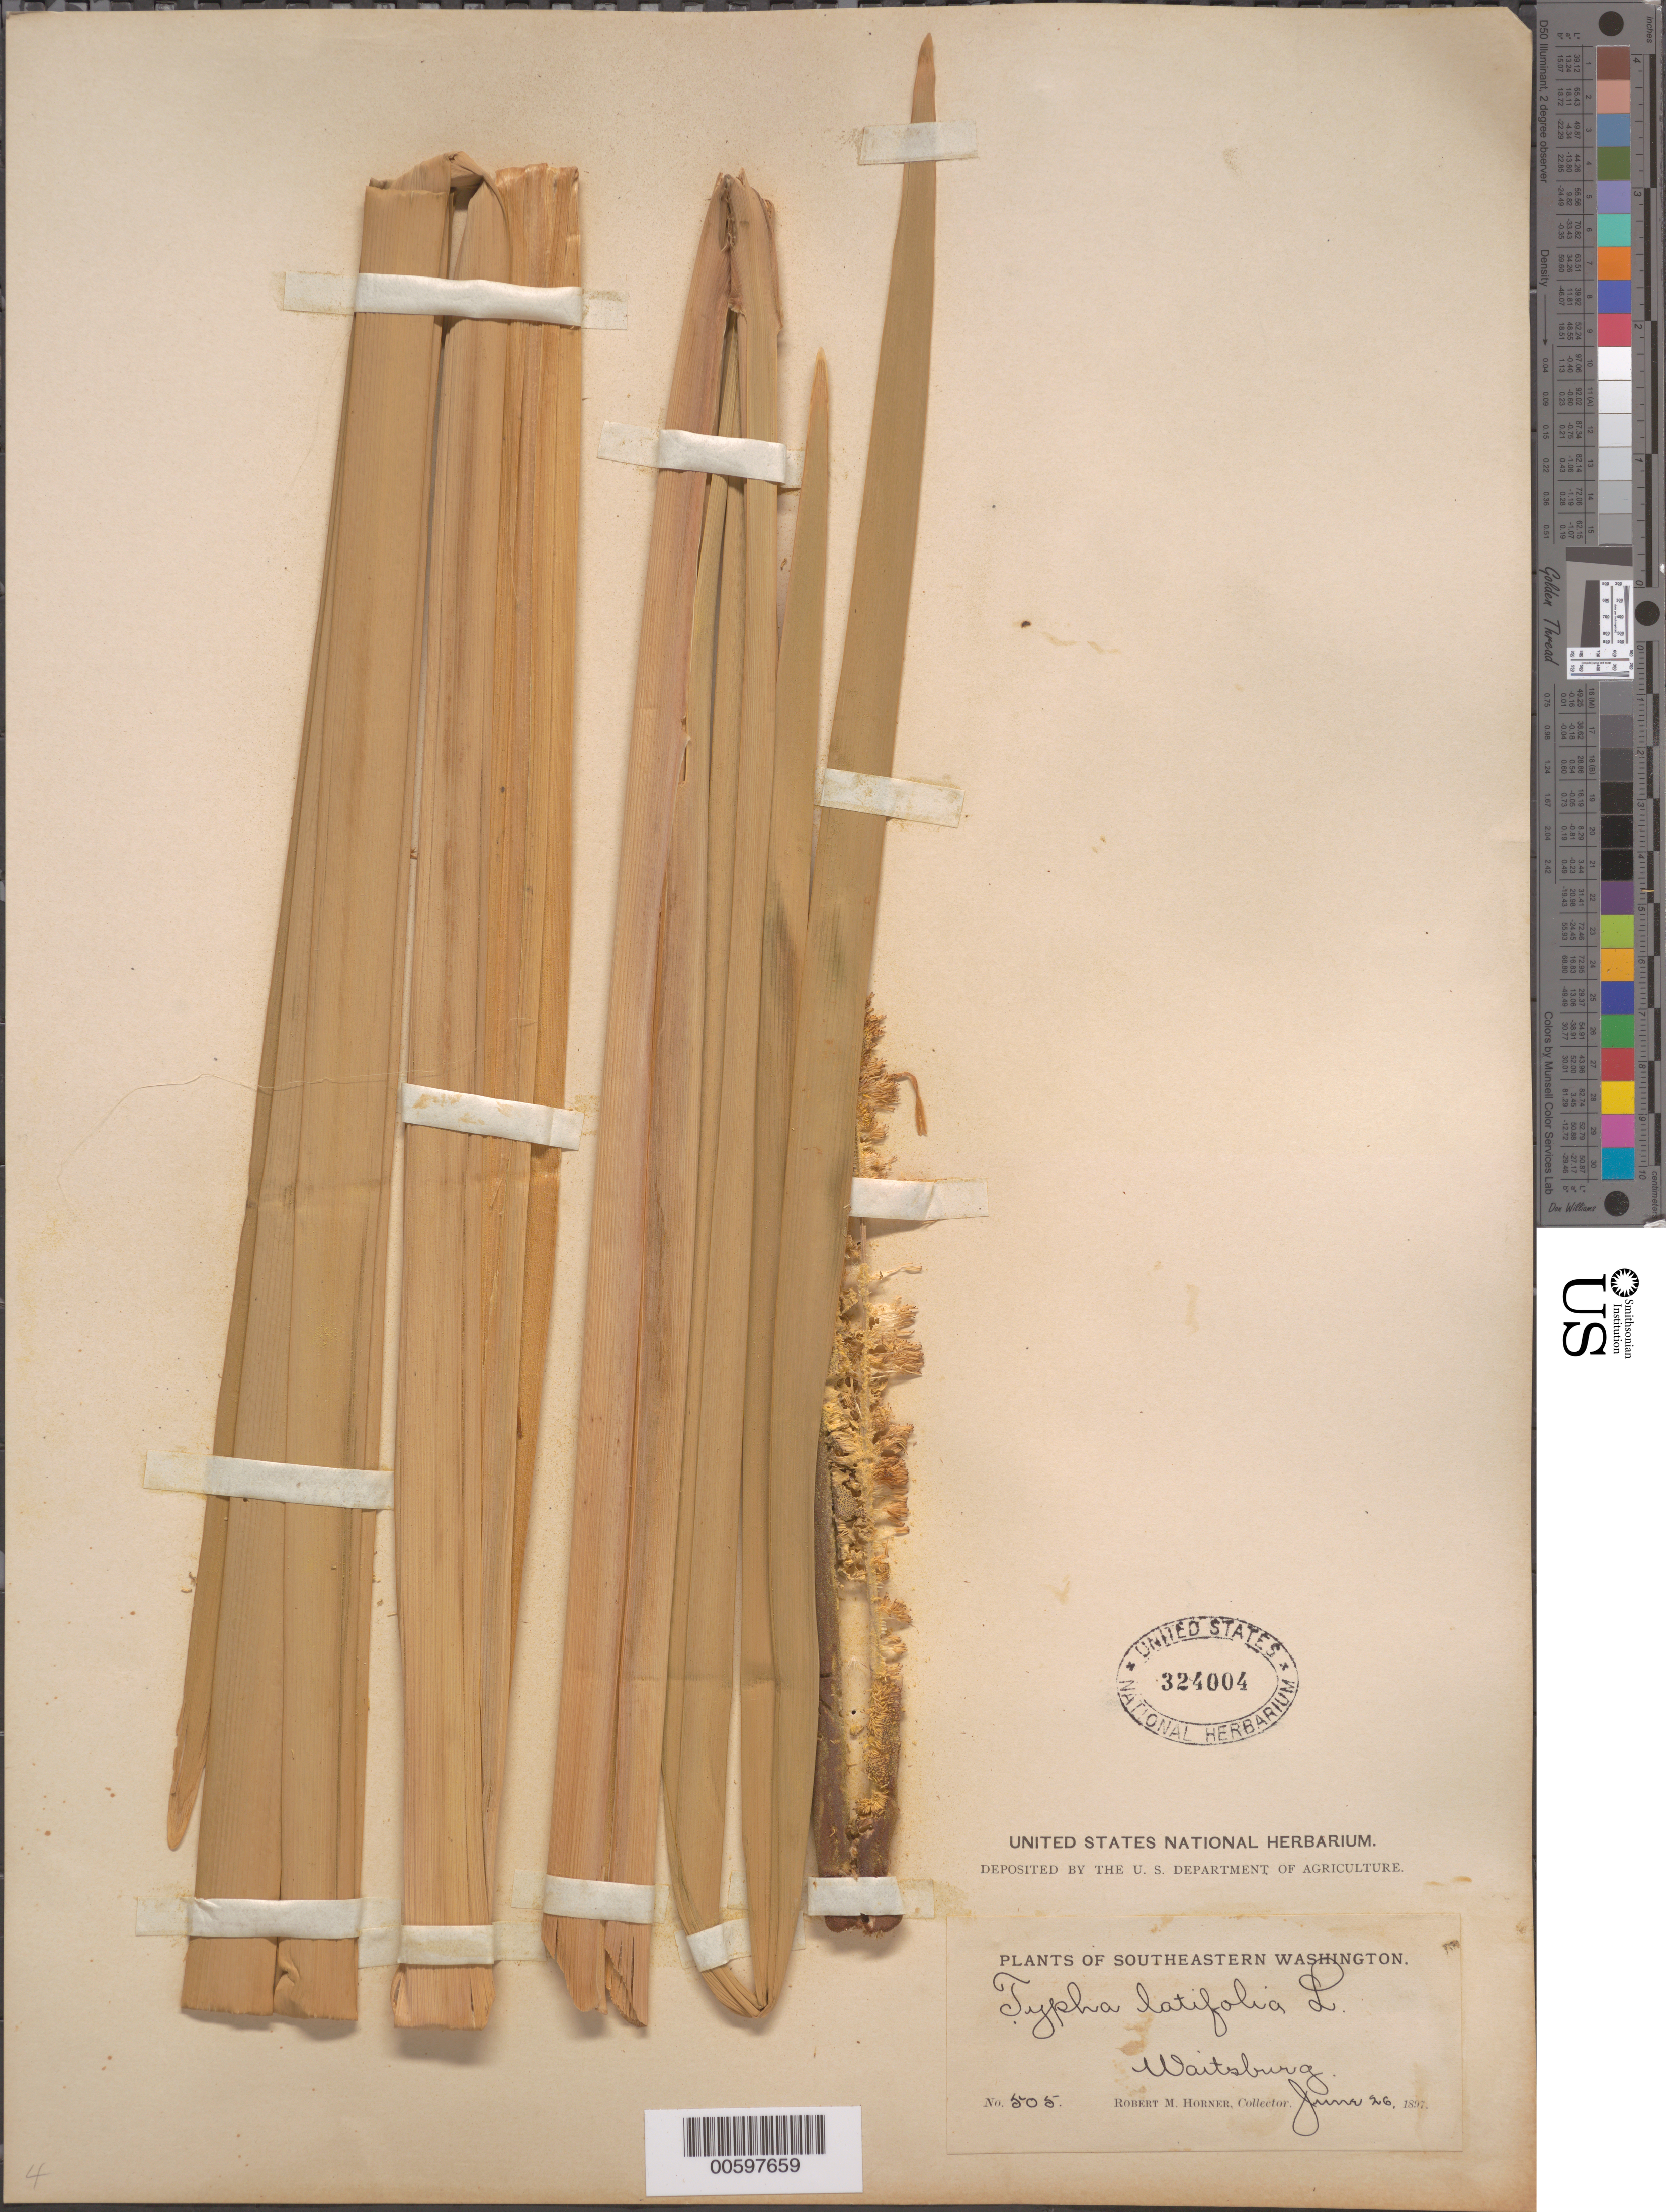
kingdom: Plantae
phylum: Tracheophyta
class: Liliopsida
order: Poales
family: Typhaceae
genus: Typha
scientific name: Typha latifolia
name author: L.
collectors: R. Horner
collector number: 505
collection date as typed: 26 Jun 1897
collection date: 1897-06-26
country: United States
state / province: Washington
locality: Waitsburg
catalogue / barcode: US 324004